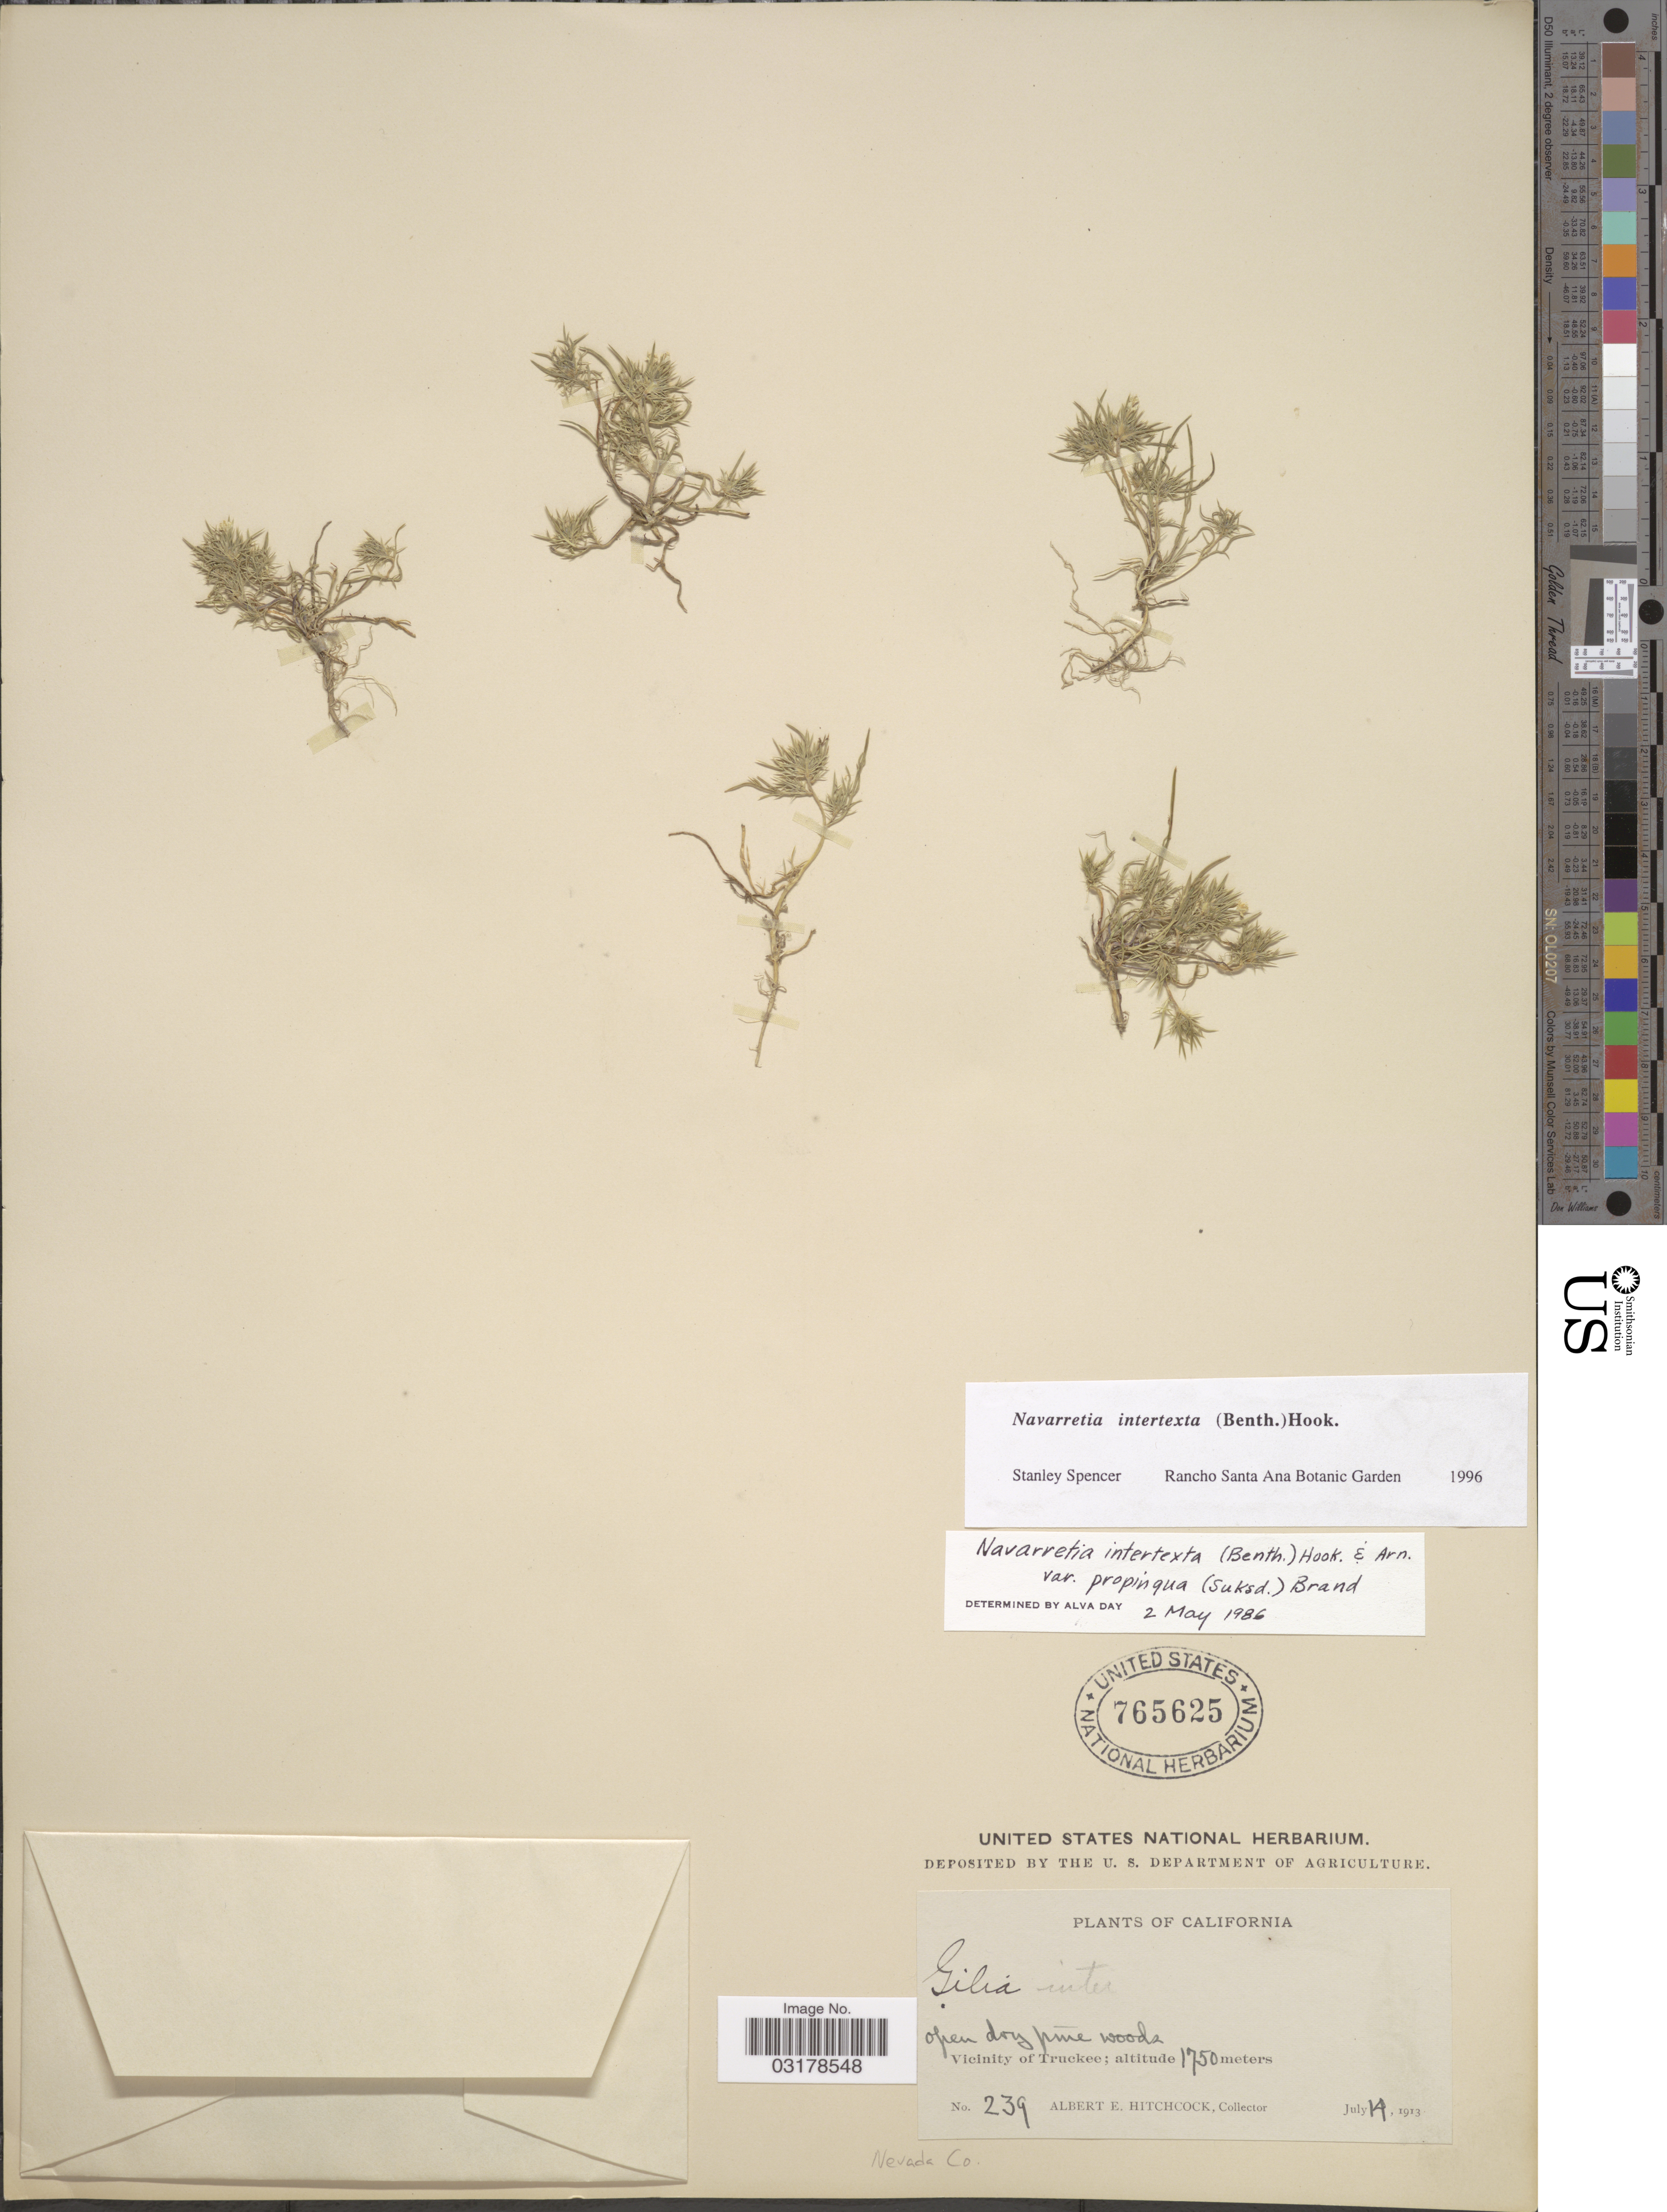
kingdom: Plantae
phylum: Tracheophyta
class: Magnoliopsida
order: Ericales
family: Polemoniaceae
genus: Navarretia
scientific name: Navarretia intertexta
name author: (Benth.) Hook.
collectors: A. S. Hitchcock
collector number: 239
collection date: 1913-07-14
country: United States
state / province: California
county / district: Nevada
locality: Vicinity of Truckee. Nevada Co.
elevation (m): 1750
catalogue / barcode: US 765625